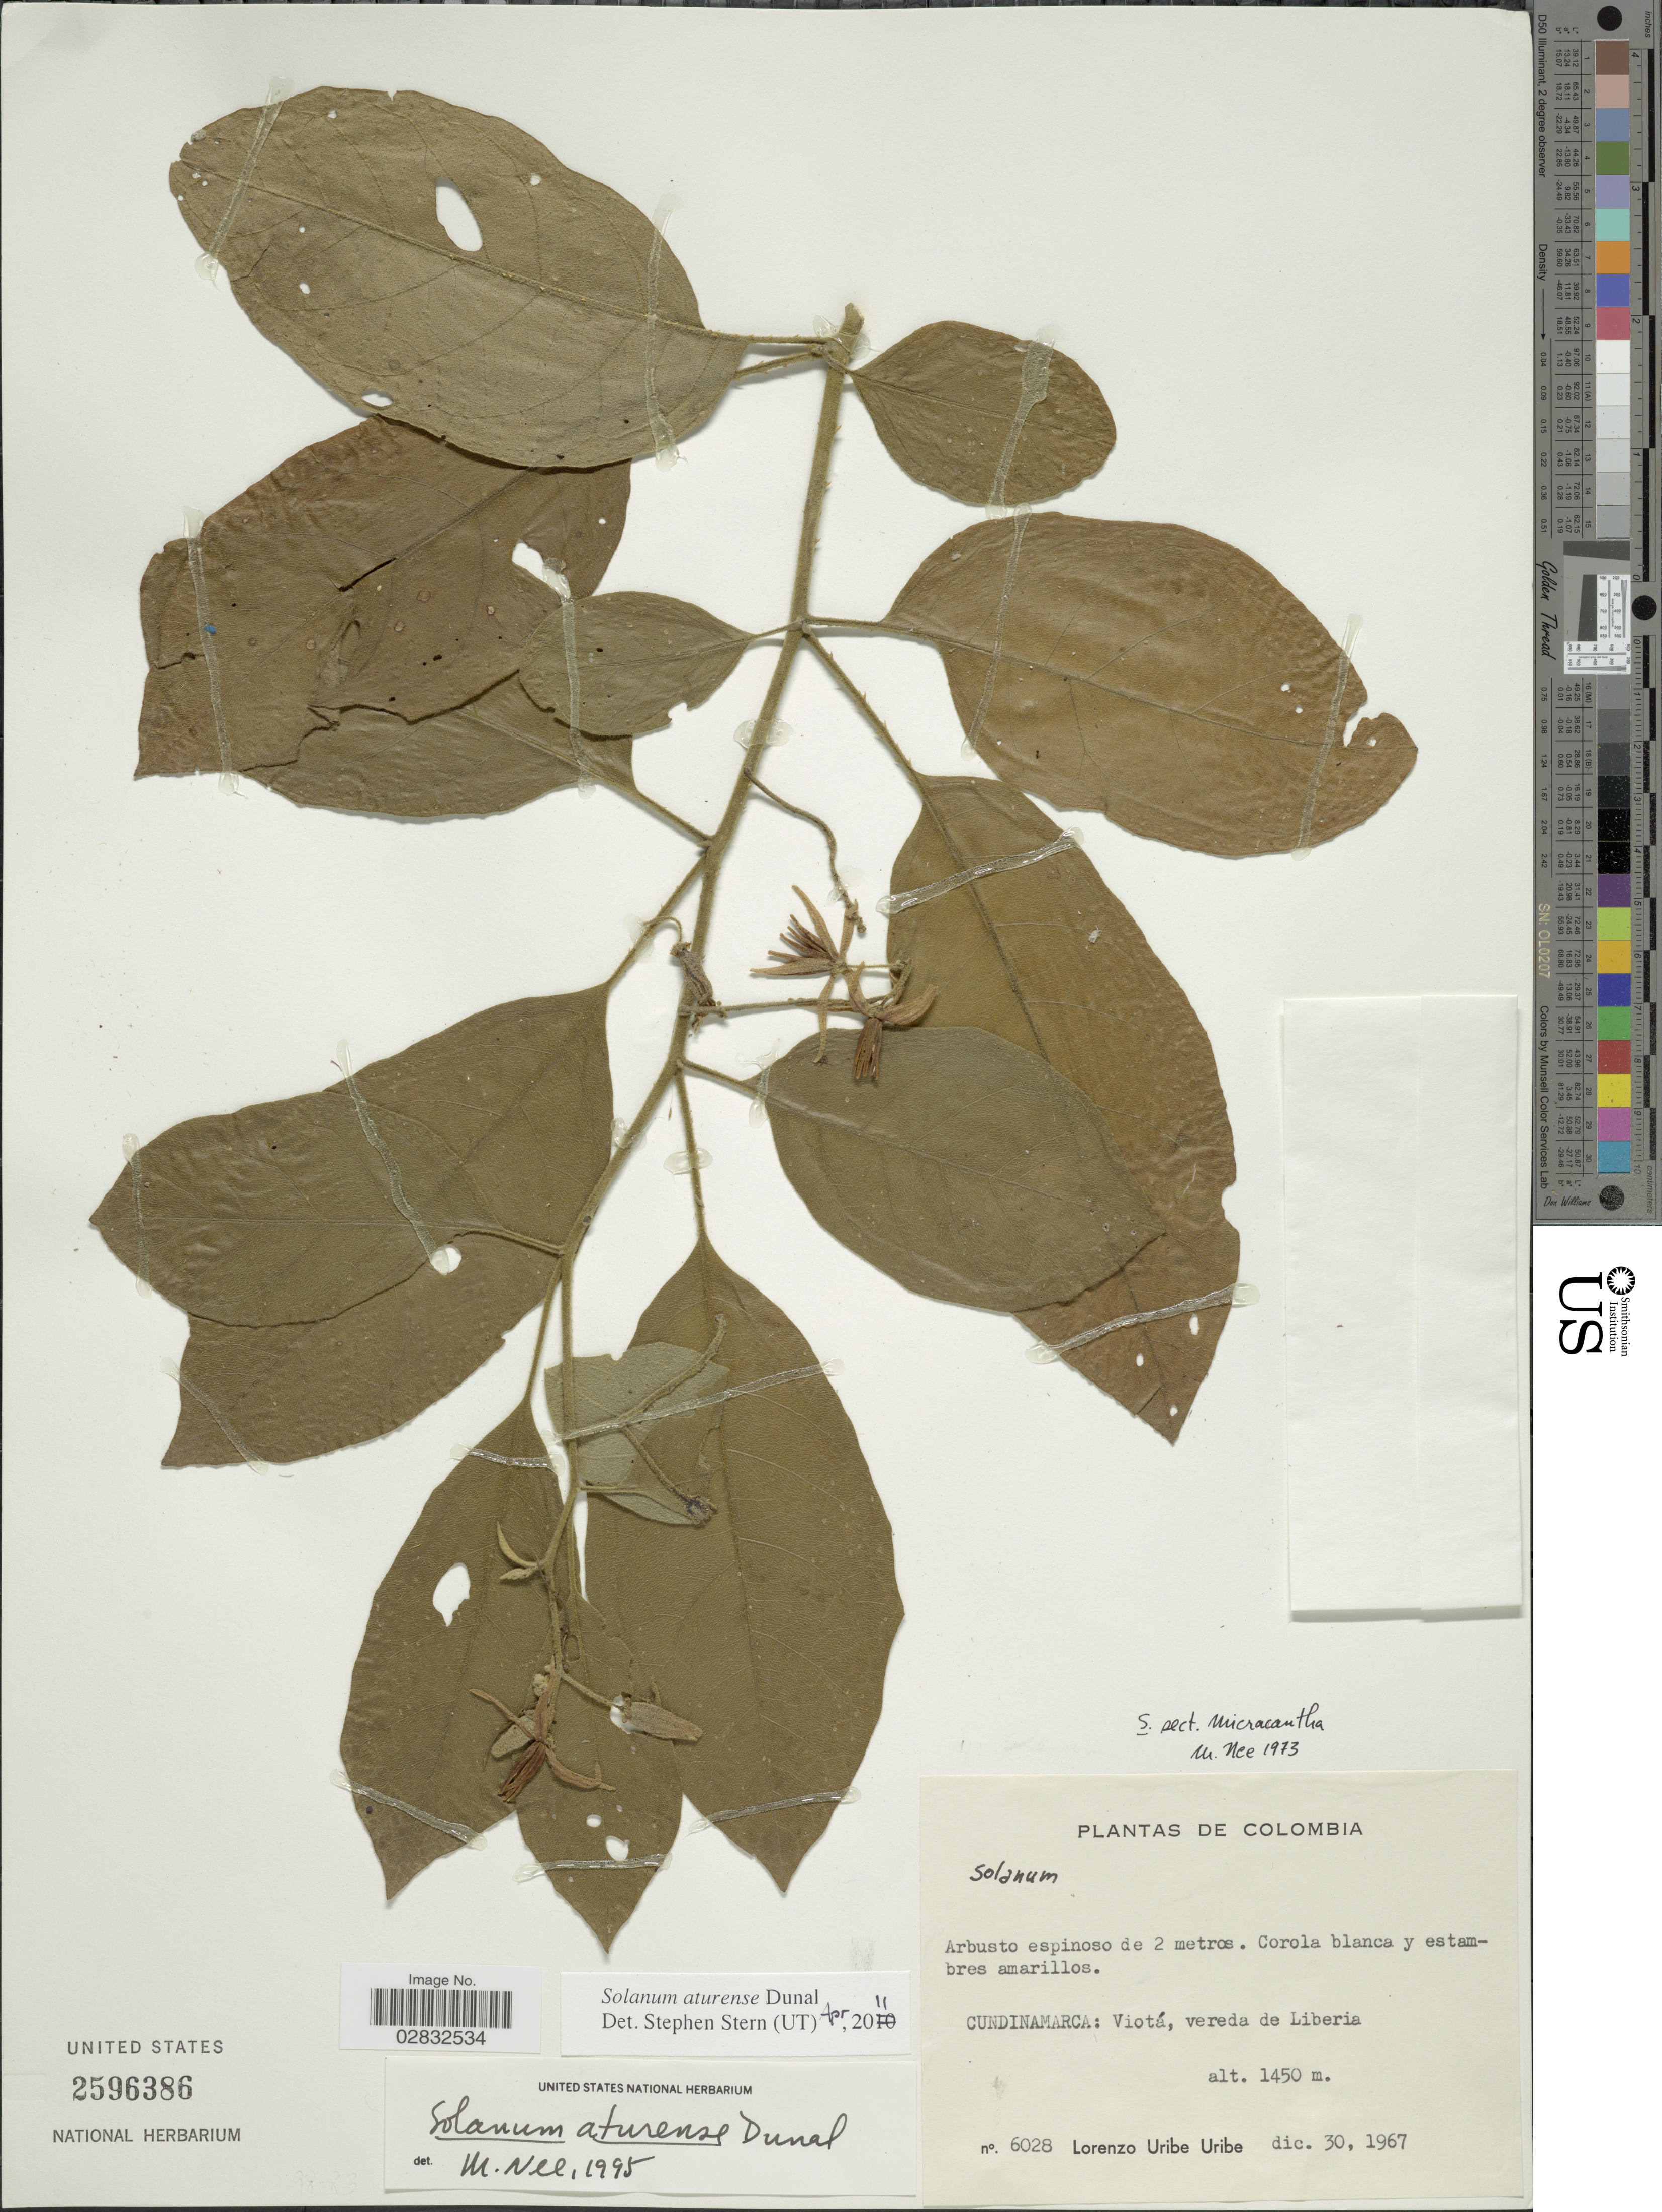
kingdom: Plantae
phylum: Tracheophyta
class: Magnoliopsida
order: Solanales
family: Solanaceae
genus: Solanum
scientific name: Solanum aturense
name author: Dunal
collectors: L. Uribe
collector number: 6028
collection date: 1967-12-30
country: Colombia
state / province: Cundinamarca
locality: Viotá. vereda de Liberia.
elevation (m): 1450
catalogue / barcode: US 2596386